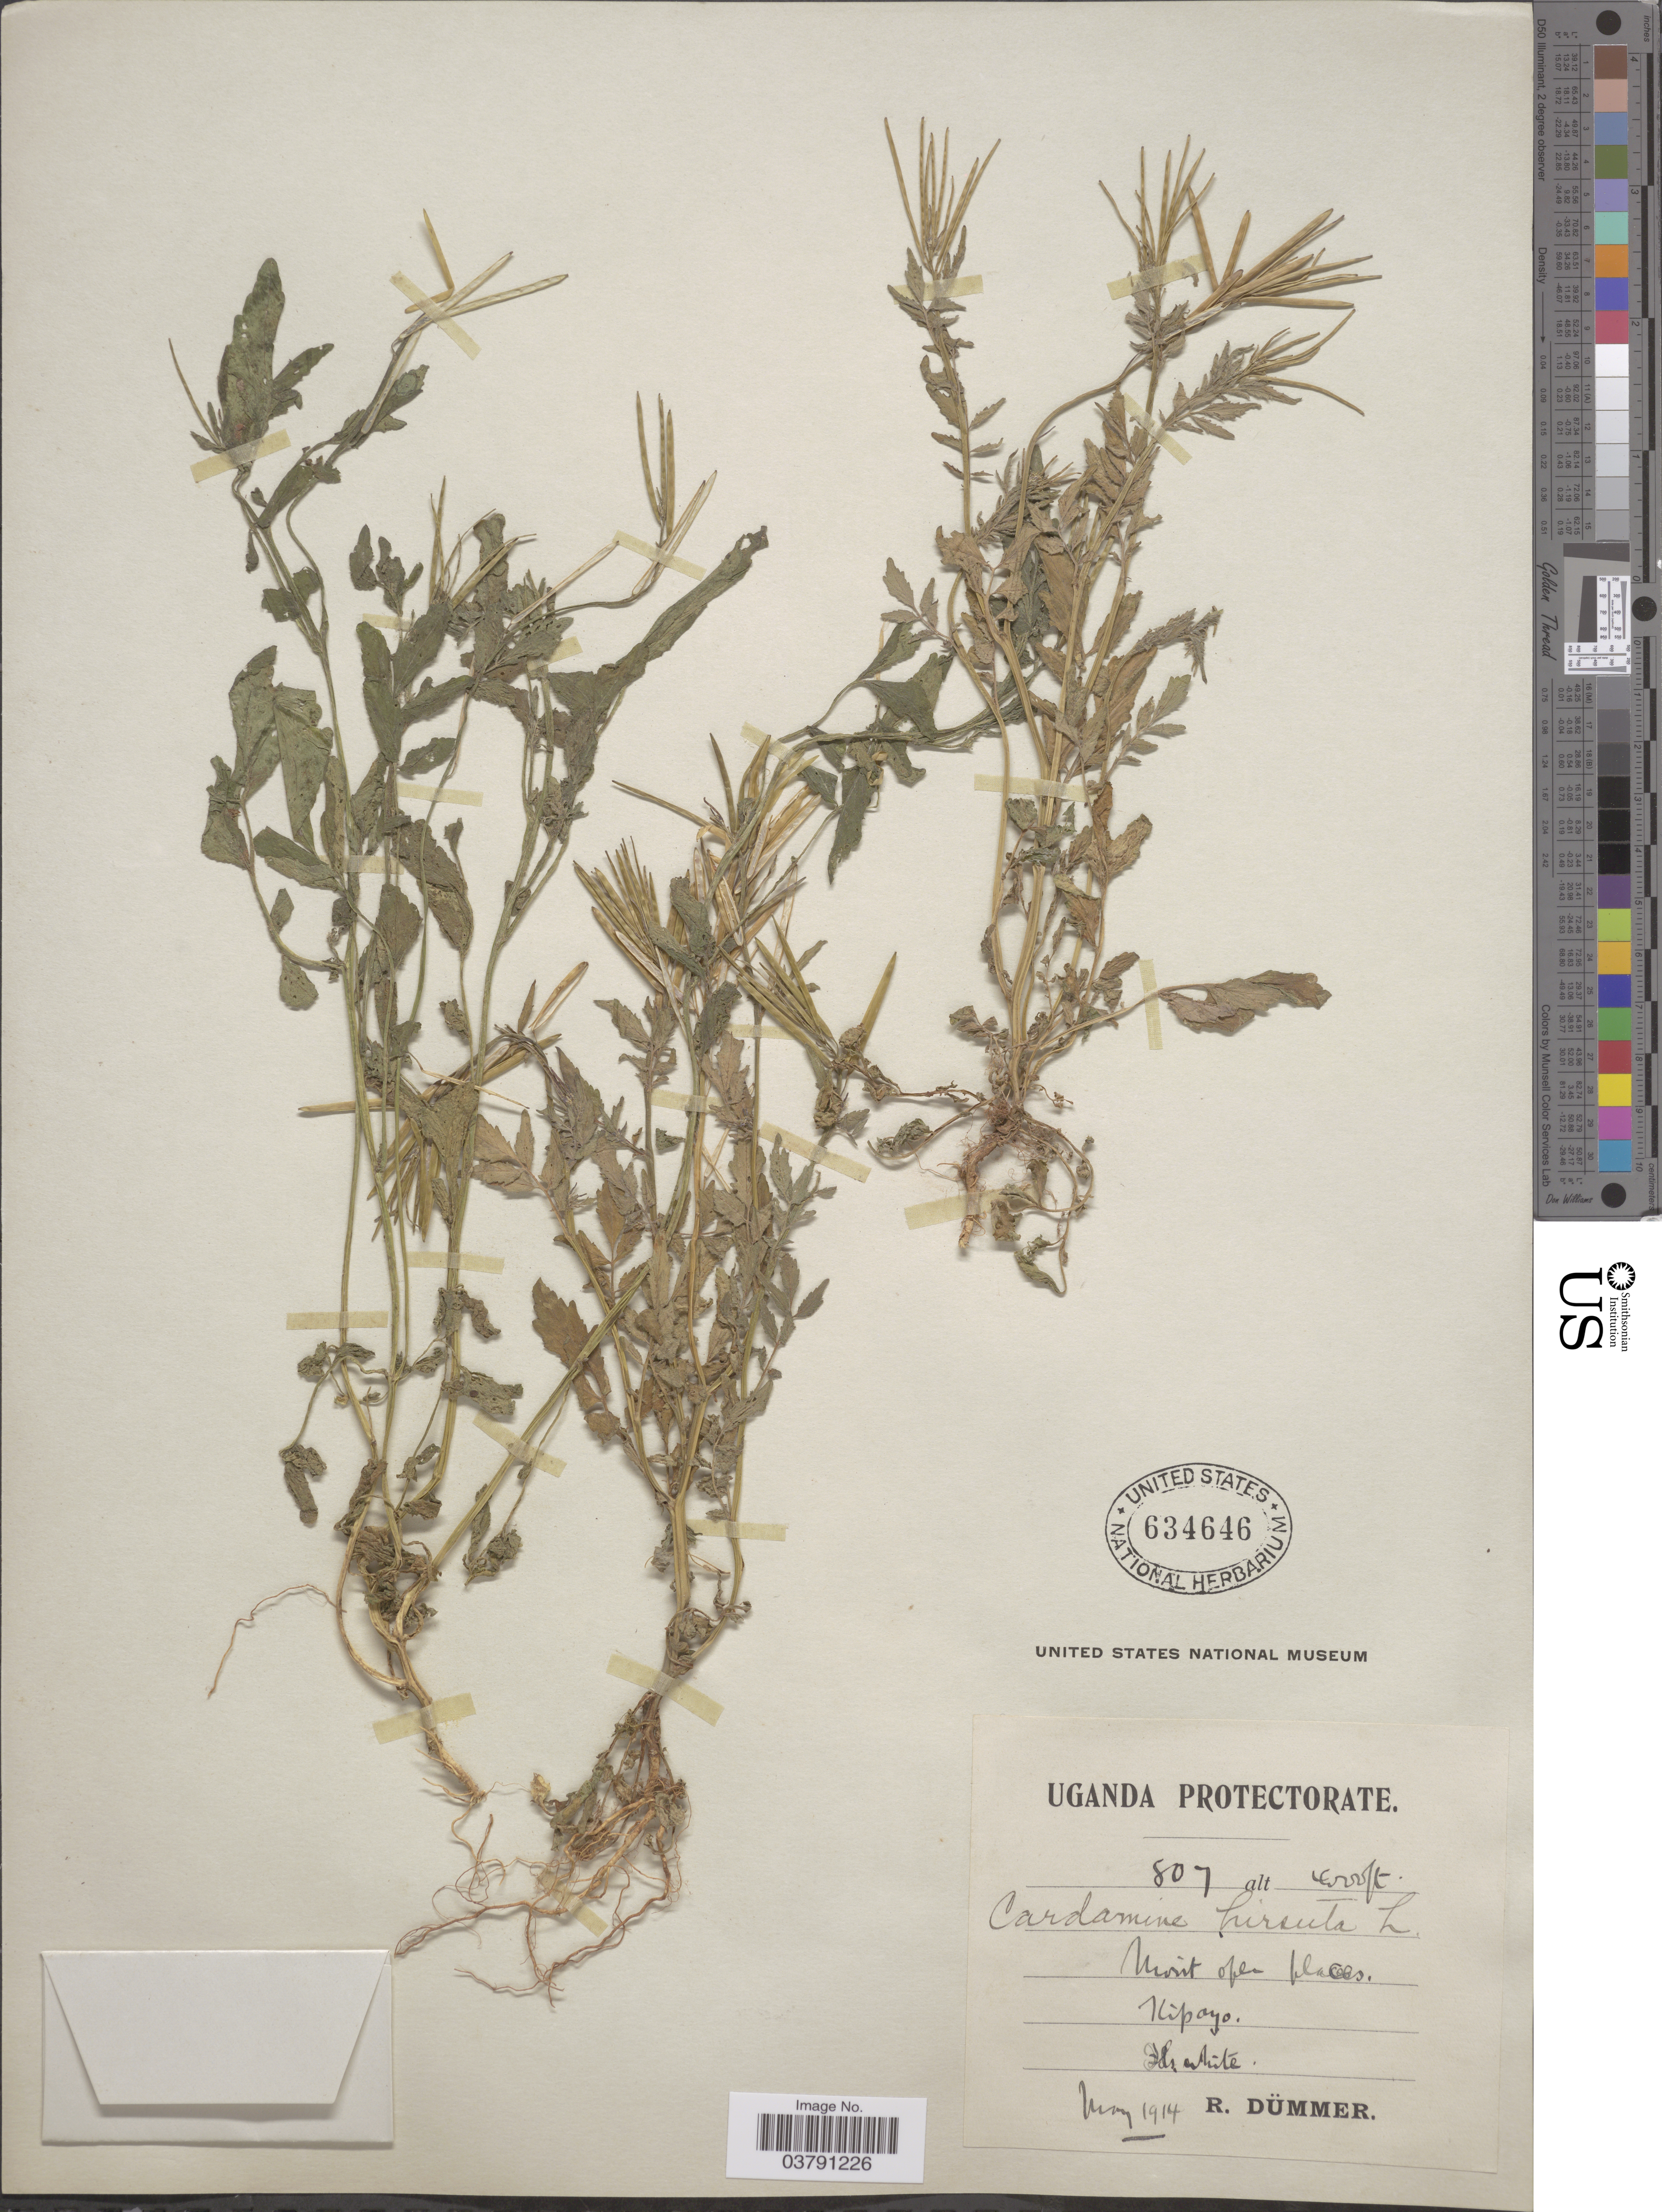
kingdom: Plantae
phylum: Tracheophyta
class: Magnoliopsida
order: Brassicales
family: Brassicaceae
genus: Cardamine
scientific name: Cardamine hirsuta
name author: L.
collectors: R. Duemmer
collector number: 807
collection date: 1914-05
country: Uganda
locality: Uganda Protectorate. Kipayo.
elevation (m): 1219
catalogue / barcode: US 634646